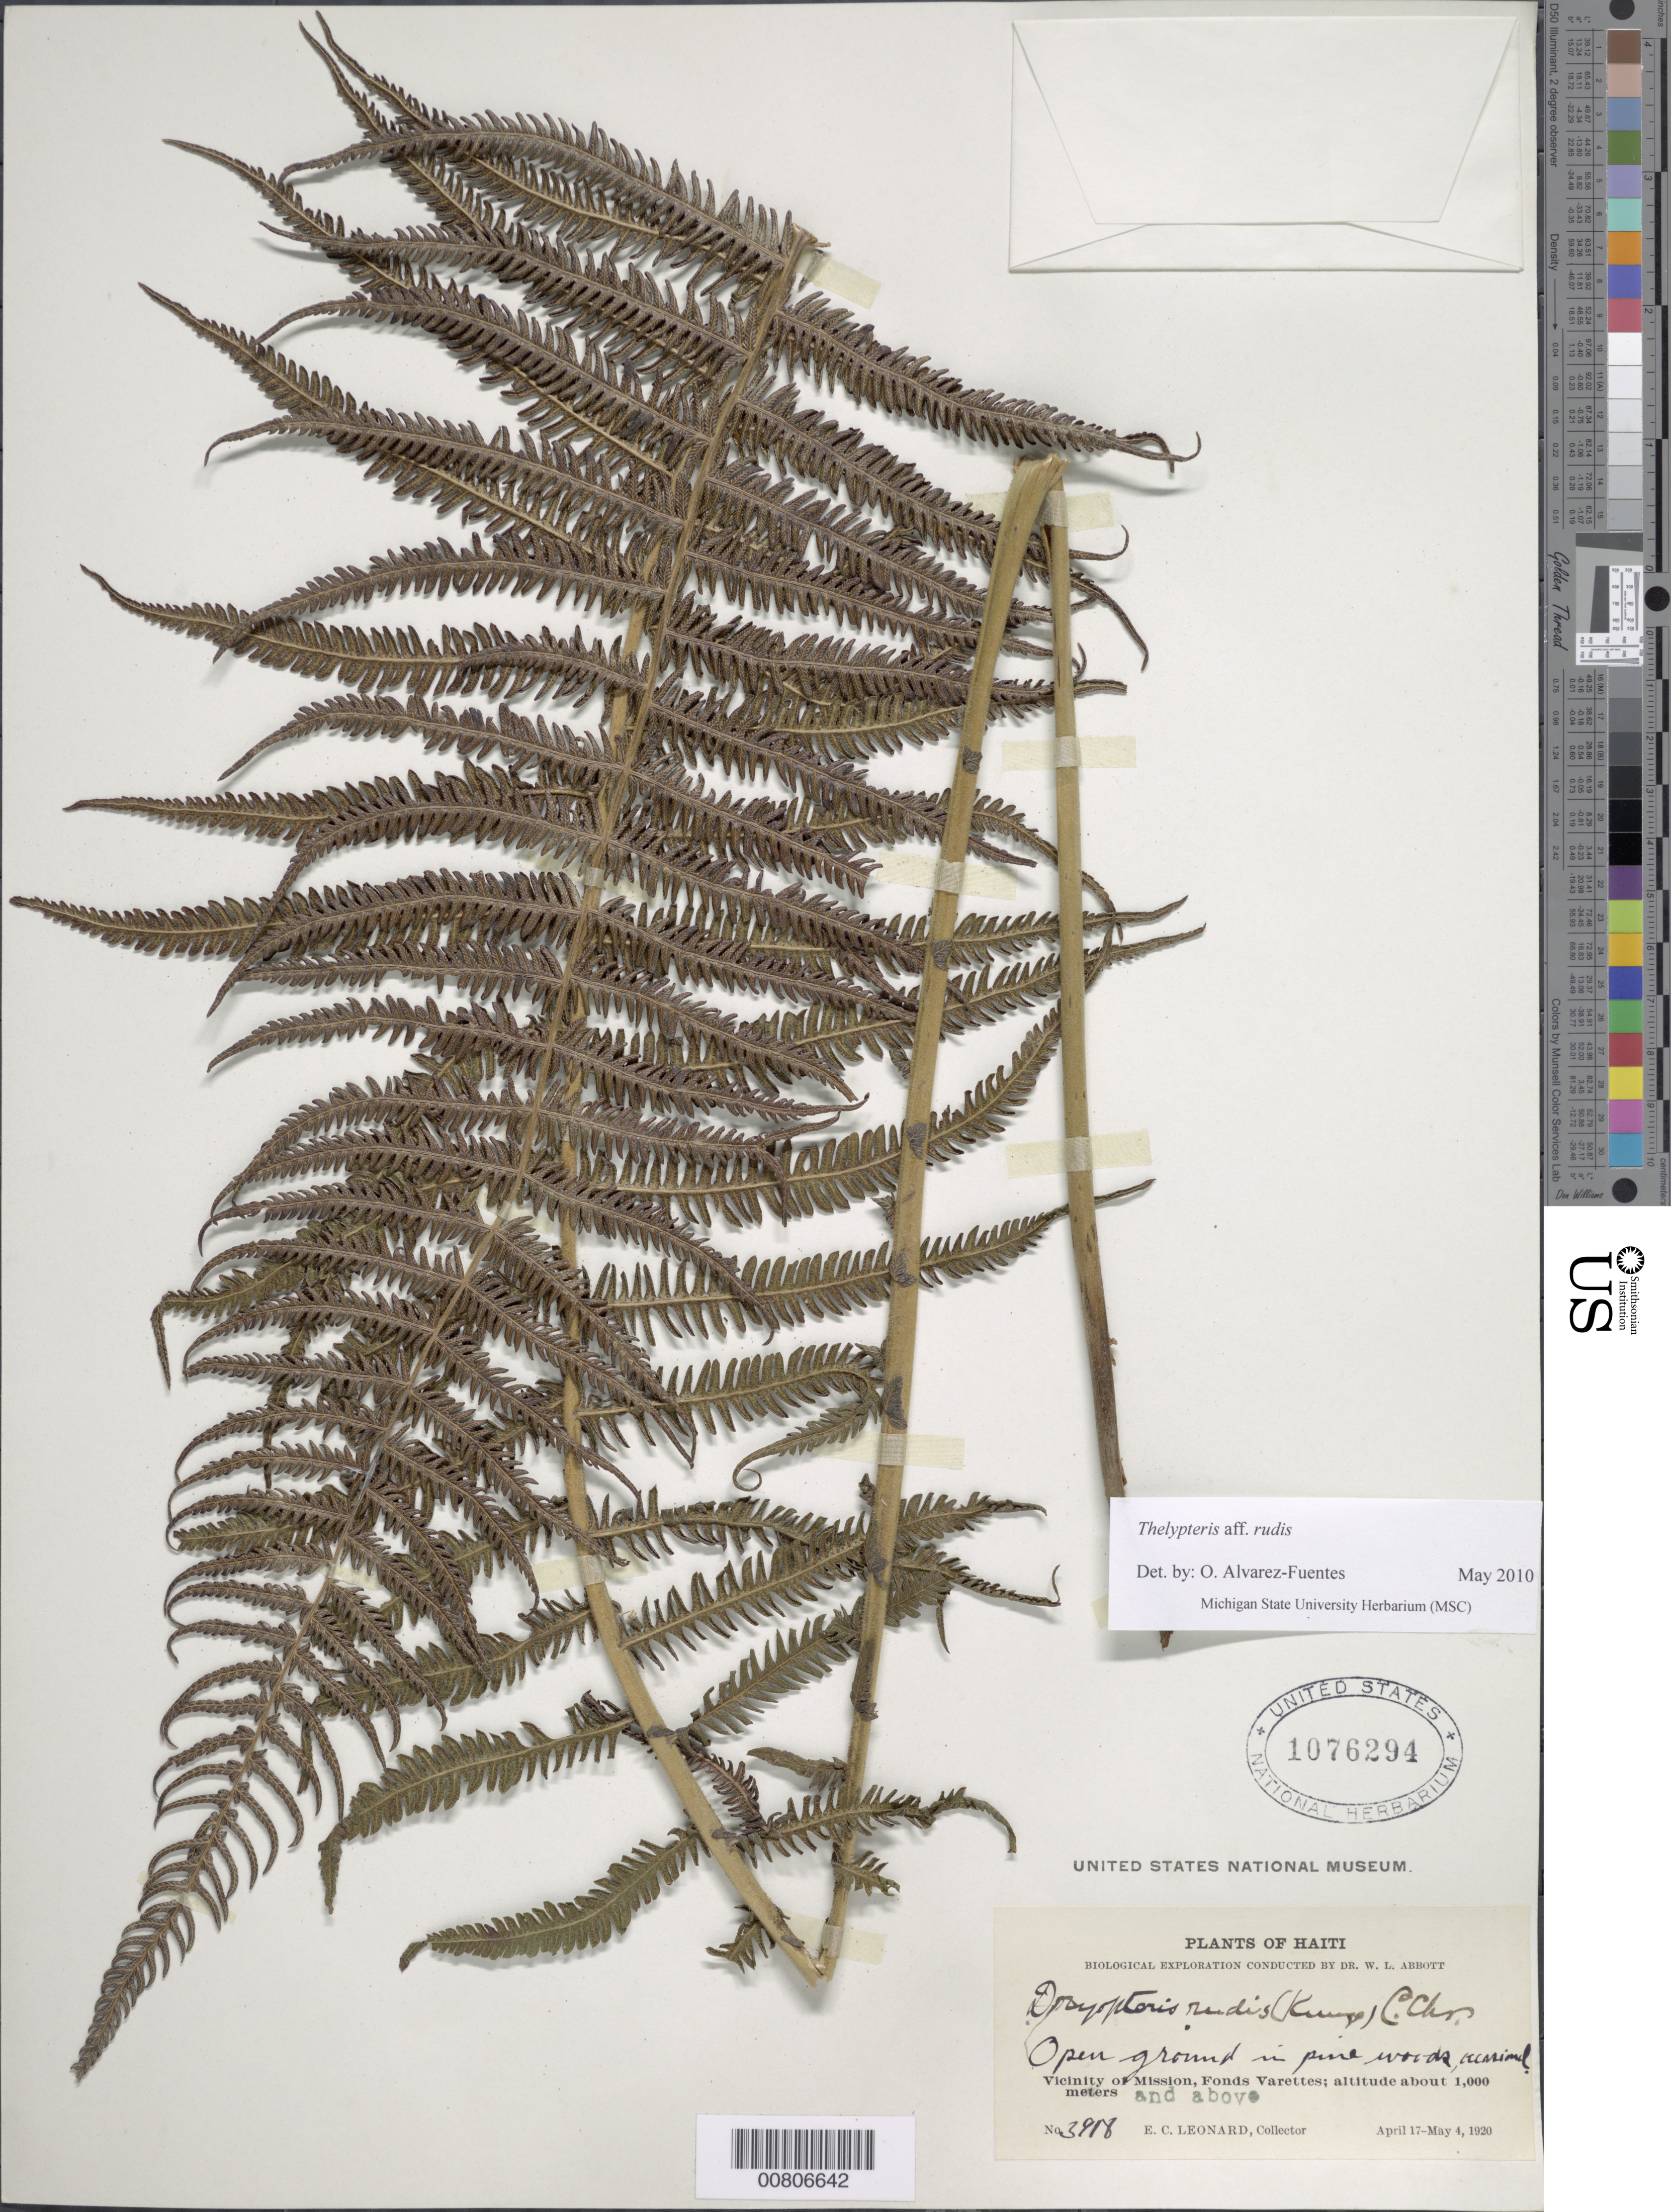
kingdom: Plantae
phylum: Tracheophyta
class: Polypodiopsida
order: Polypodiales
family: Thelypteridaceae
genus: Amauropelta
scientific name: Amauropelta rudis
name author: (Kunze) Pic. Serm.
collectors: E. C. Leonard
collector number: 3918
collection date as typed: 17 Apr 1920 to 04 May 1920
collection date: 1920-04-17/1920-05-04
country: Haiti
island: Hispaniola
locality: Mission, Fonds Varettes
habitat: Open ground in pine woods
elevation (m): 1000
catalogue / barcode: US 1076294